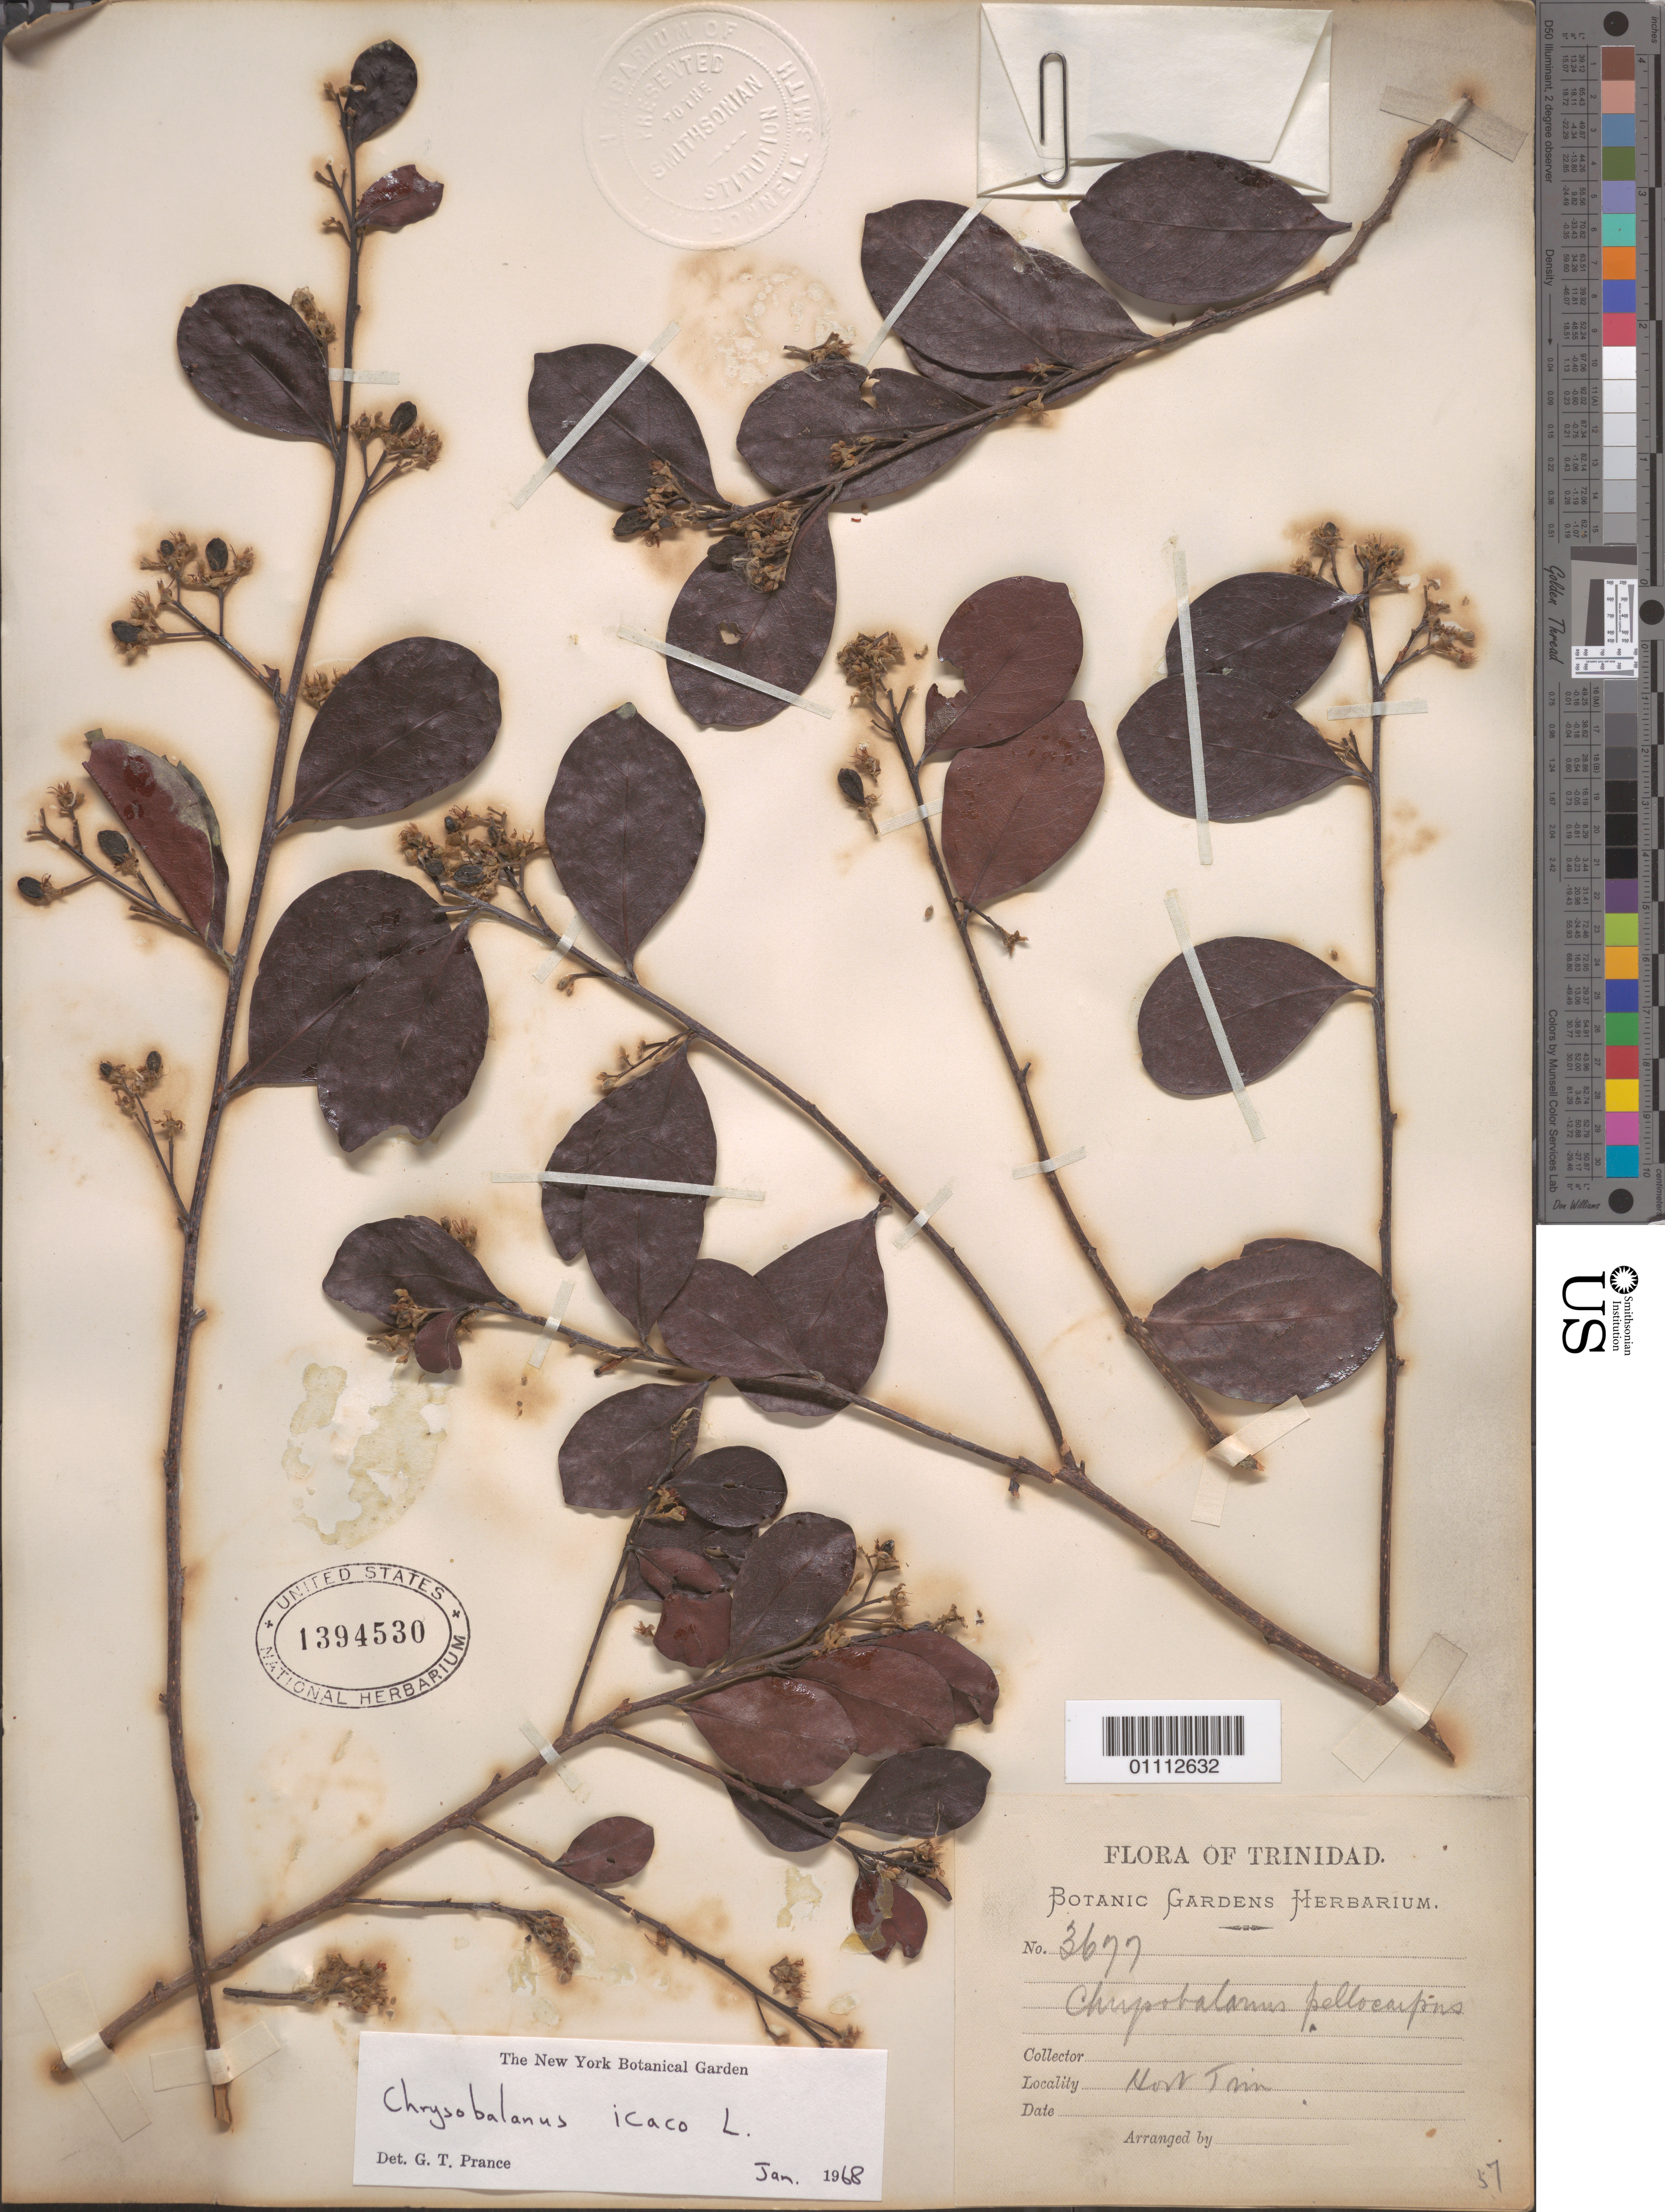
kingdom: Plantae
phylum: Tracheophyta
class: Magnoliopsida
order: Malpighiales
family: Chrysobalanaceae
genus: Chrysobalanus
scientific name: Chrysobalanus icaco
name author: L.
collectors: G. T. Prance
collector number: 3699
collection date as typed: Jan 1968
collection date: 1968-01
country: Trinidad and Tobago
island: Trinidad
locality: Horr Twin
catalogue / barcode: US 1394530